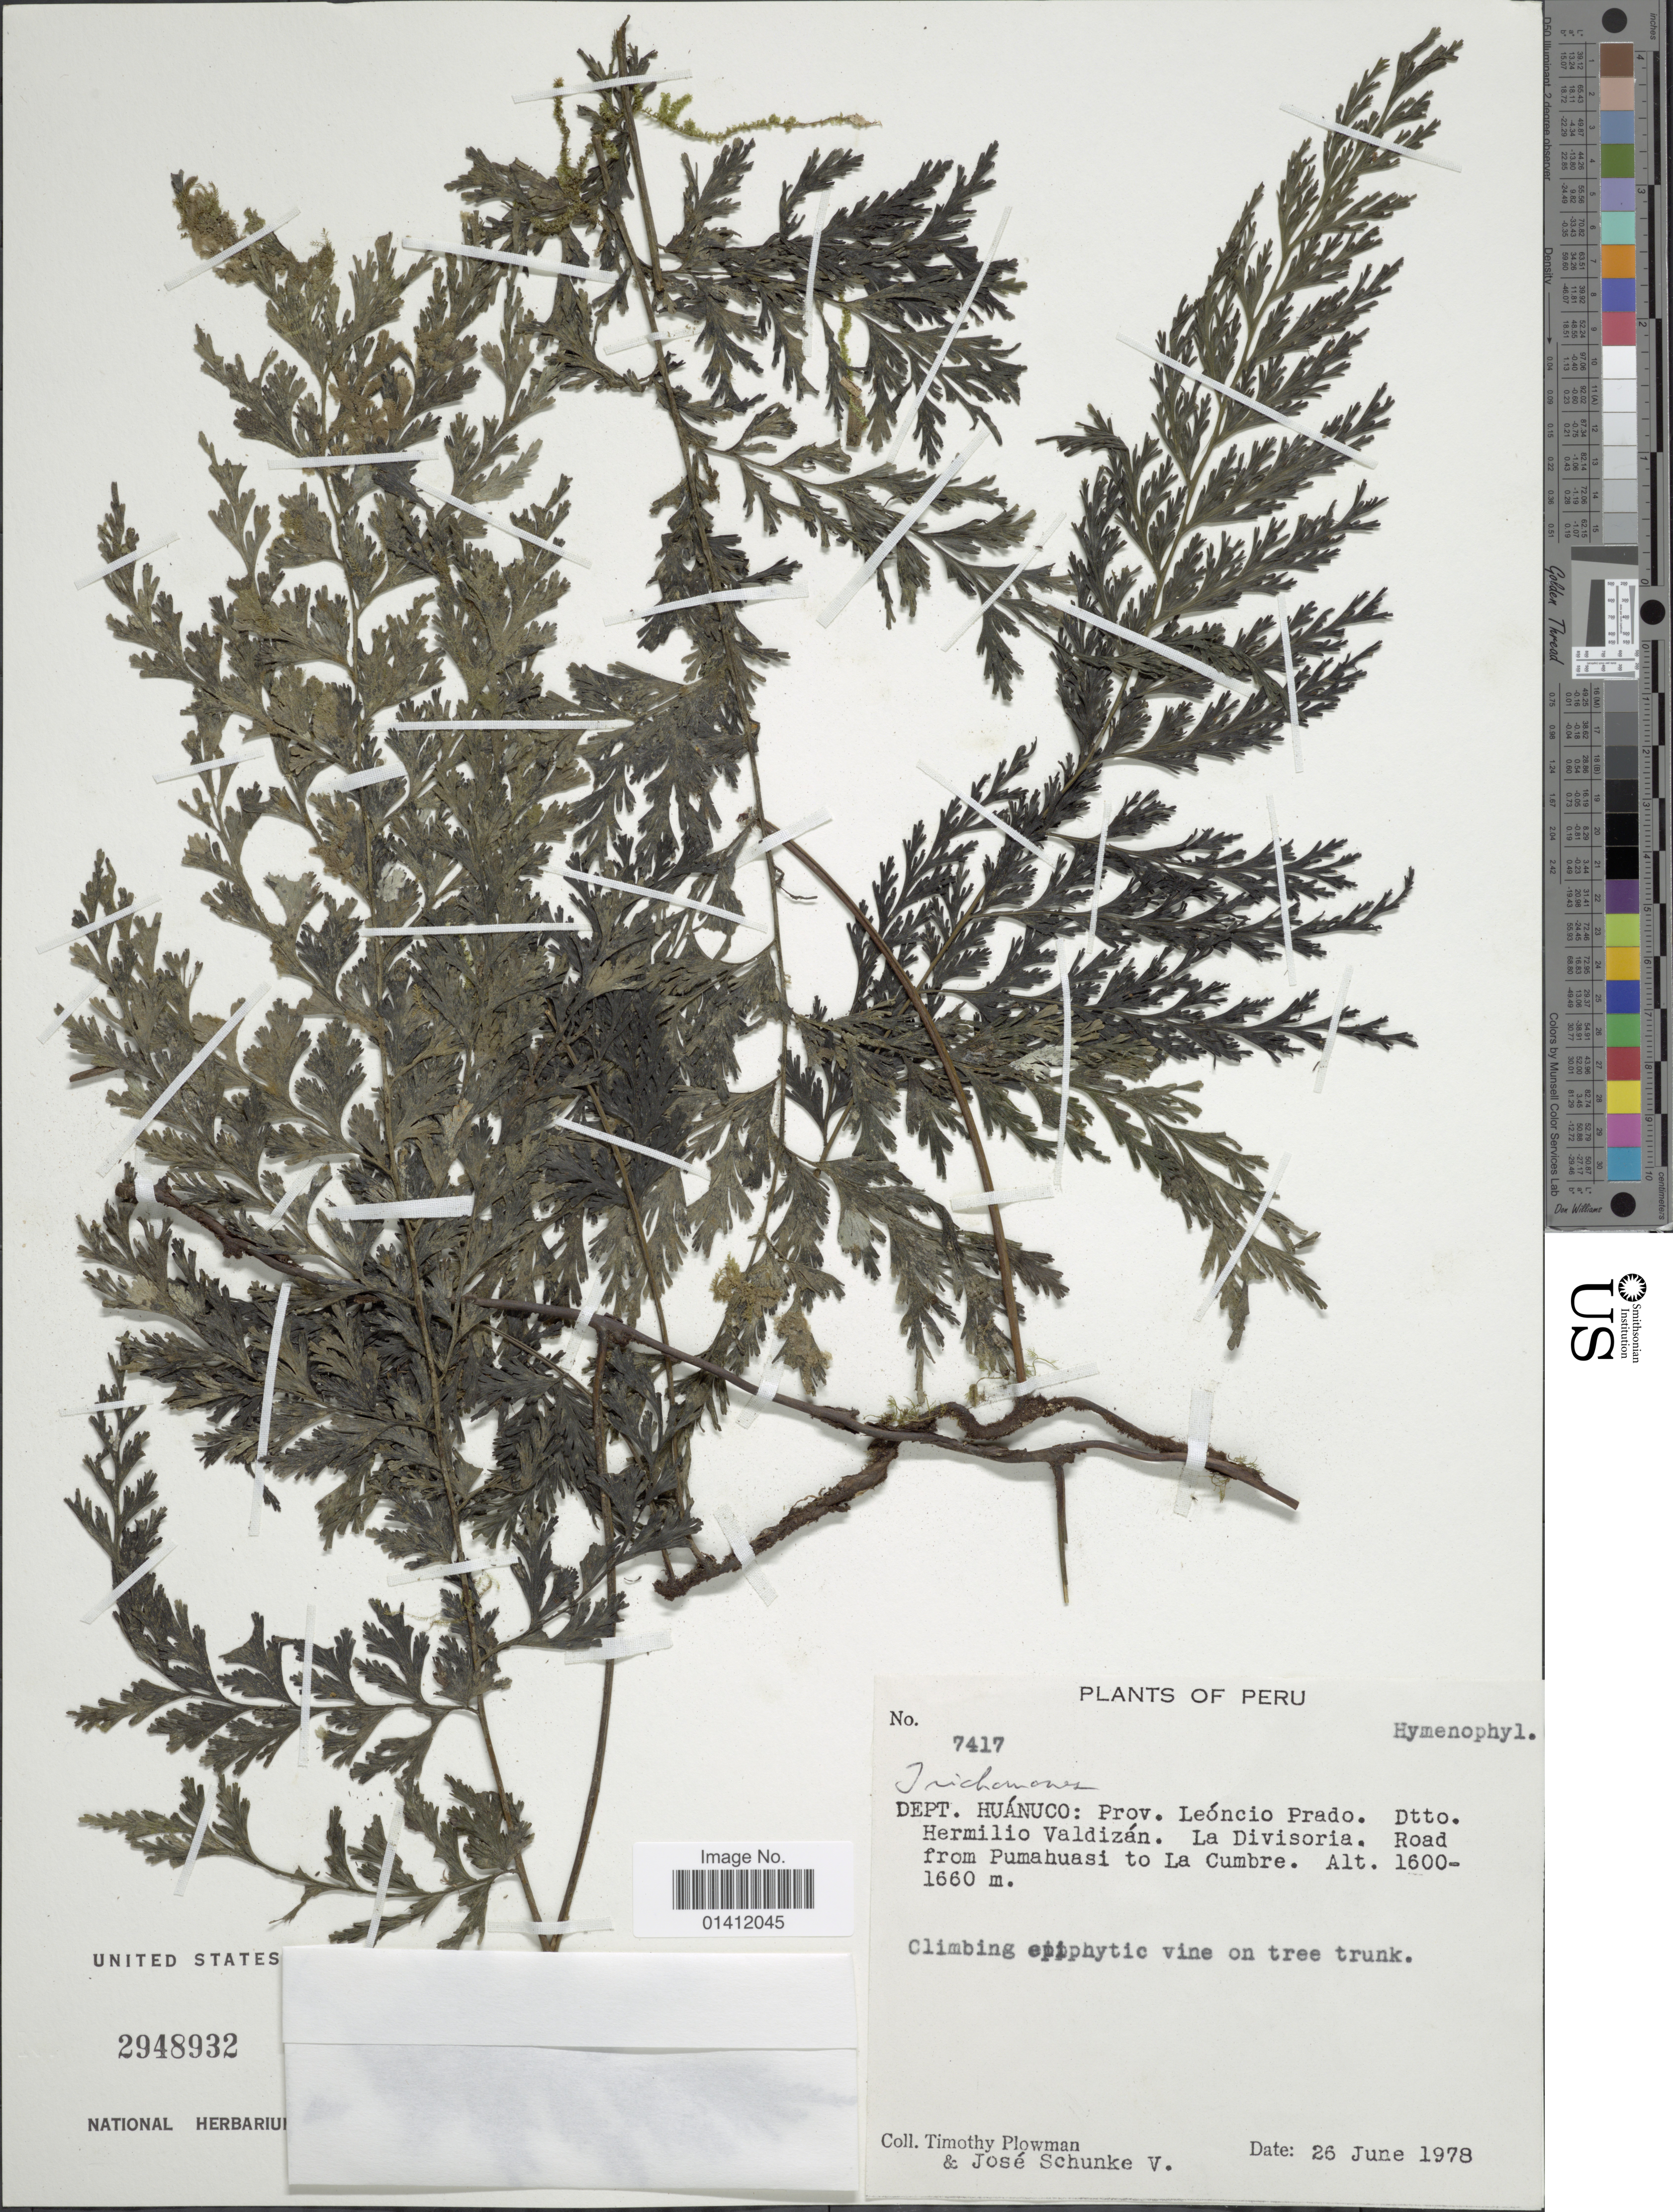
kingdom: Plantae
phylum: Tracheophyta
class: Polypodiopsida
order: Hymenophyllales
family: Hymenophyllaceae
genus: Vandenboschia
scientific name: Vandenboschia radicans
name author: (Sw.) Copel.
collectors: T. Plowman & J. Schunke Vigo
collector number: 7417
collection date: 1978-06-26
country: Peru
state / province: Huánuco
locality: Dept. Huanuco: Prov. Leoncio Prado. Dtto. Hermilio Valdizan. La Divisoria. Road from Pumahuasi to La Cumbre.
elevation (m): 1600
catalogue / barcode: US 2948932